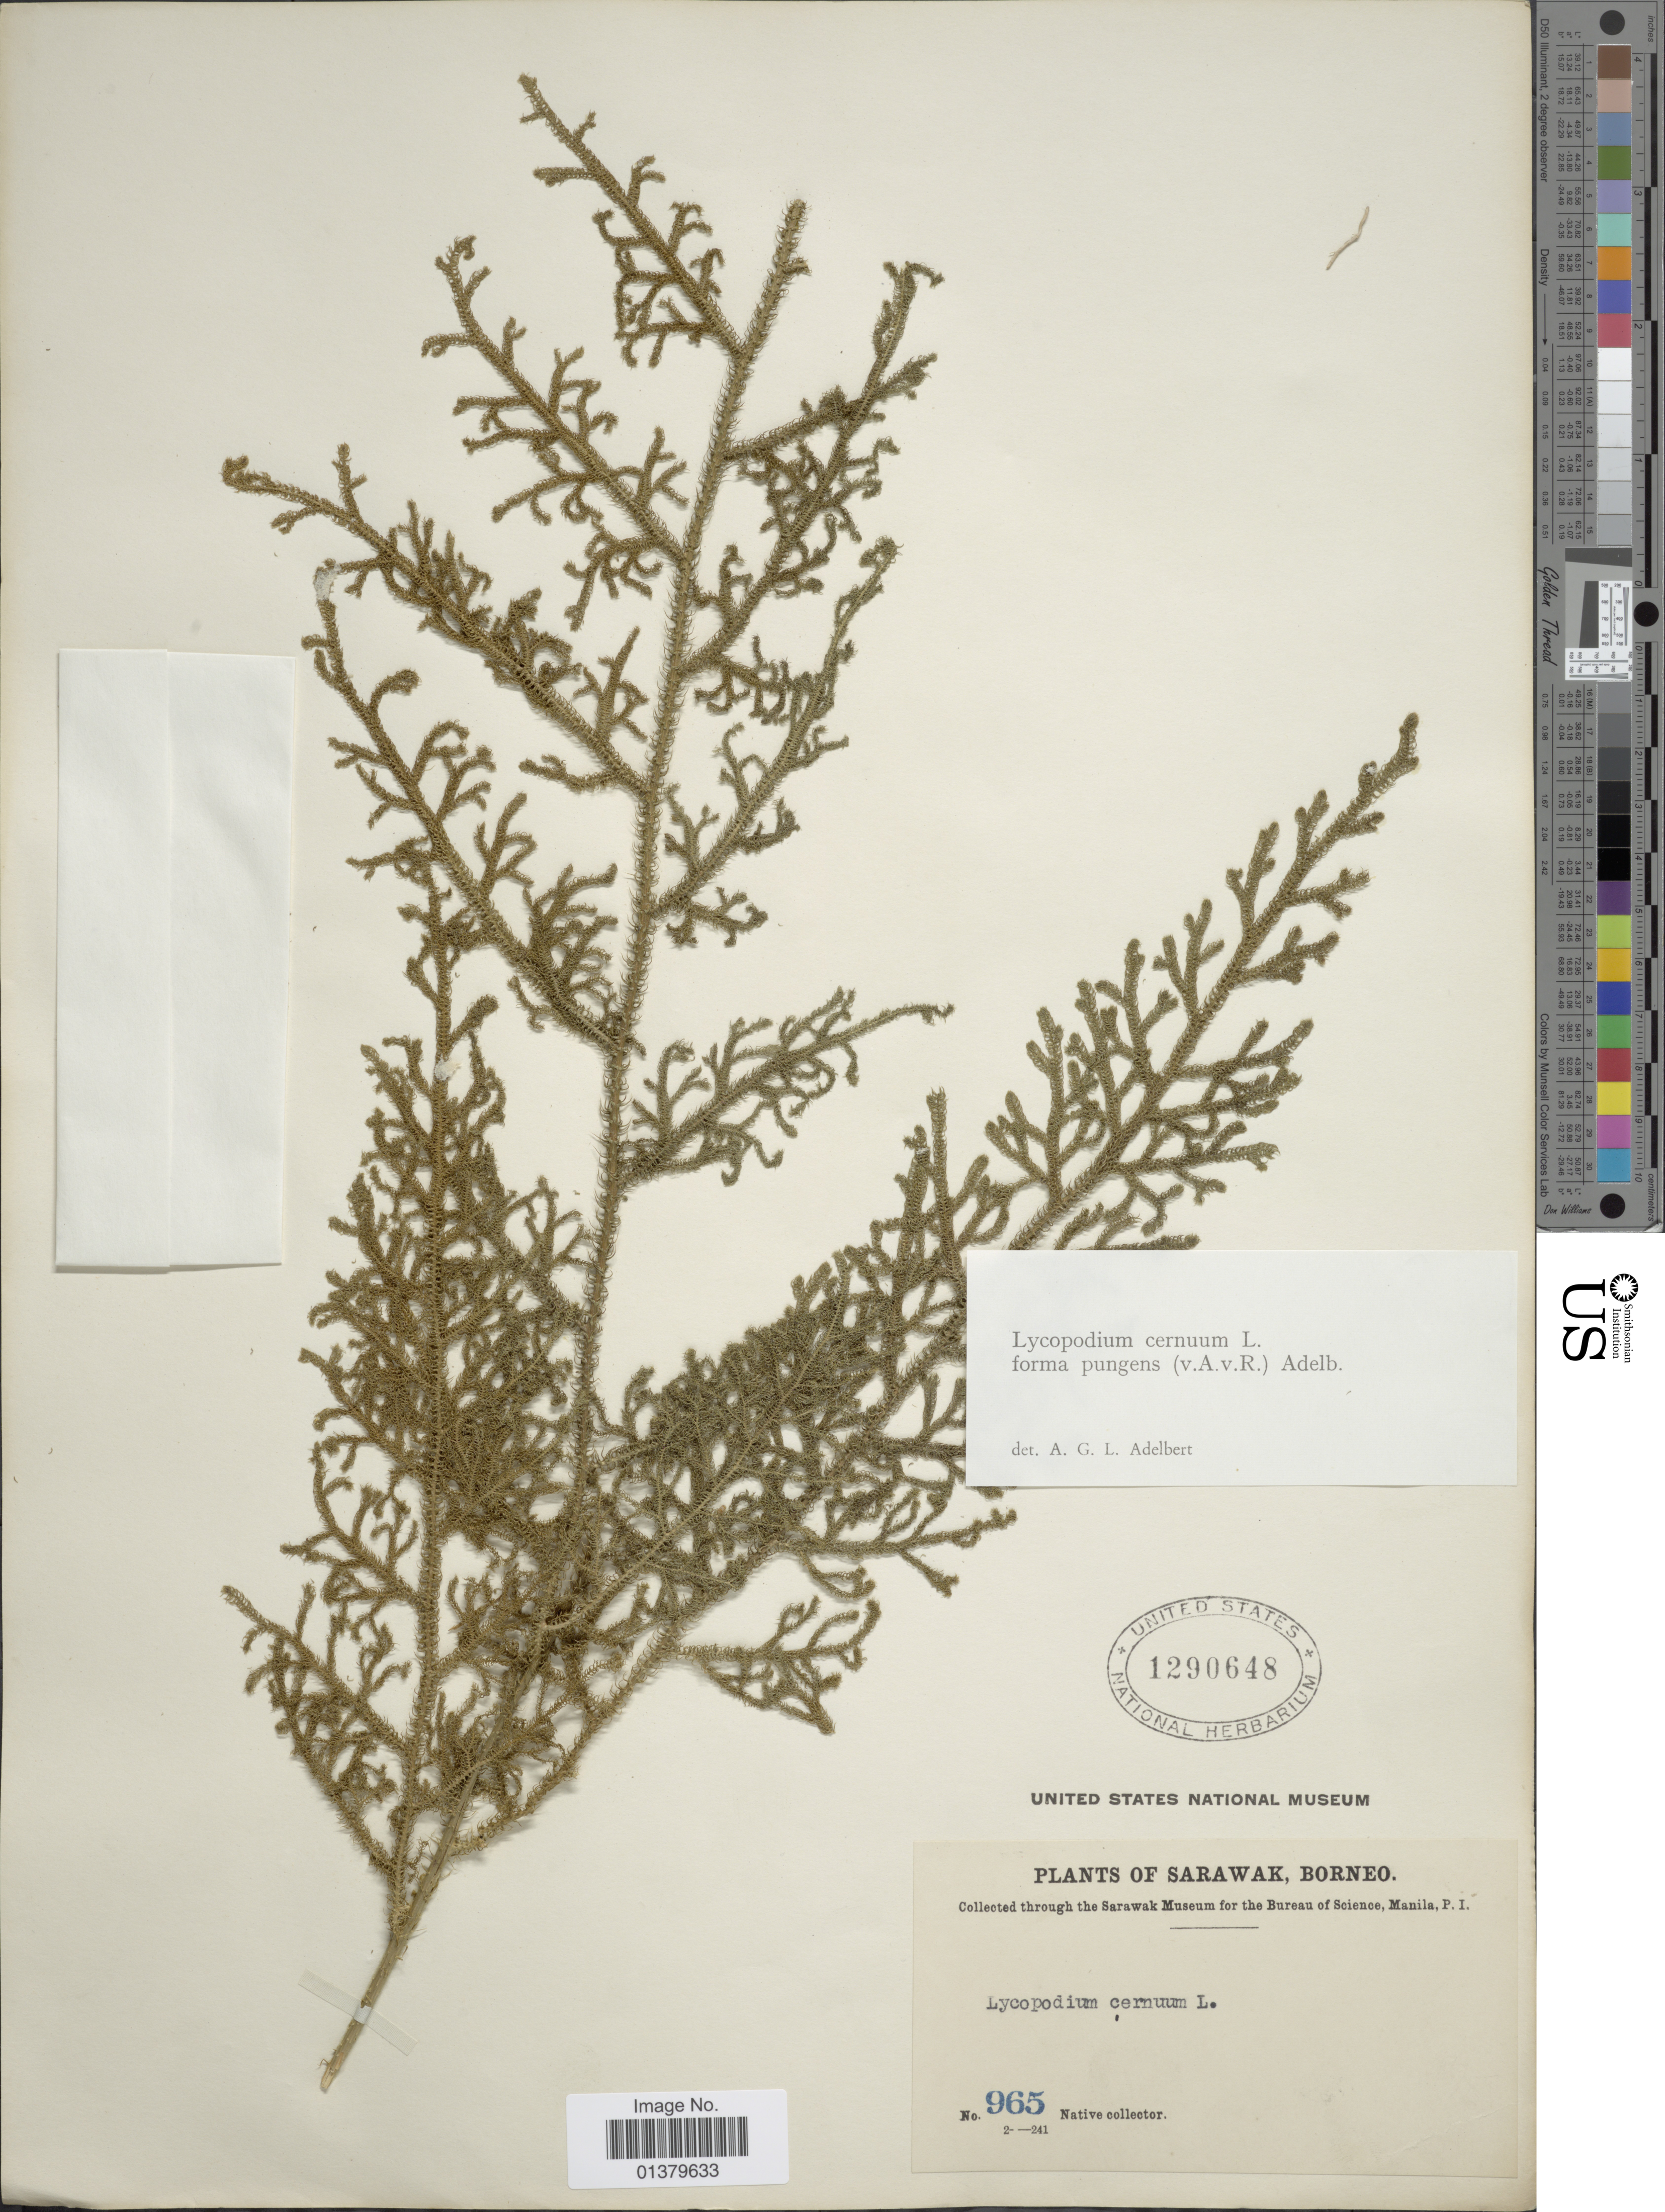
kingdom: Plantae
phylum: Tracheophyta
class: Lycopodiopsida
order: Lycopodiales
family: Lycopodiaceae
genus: Palhinhaea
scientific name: Palhinhaea cernua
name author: (L.) Vasc. & Franco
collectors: Native collector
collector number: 965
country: Malaysia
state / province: Sarawak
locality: Borneo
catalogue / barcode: US 1290648